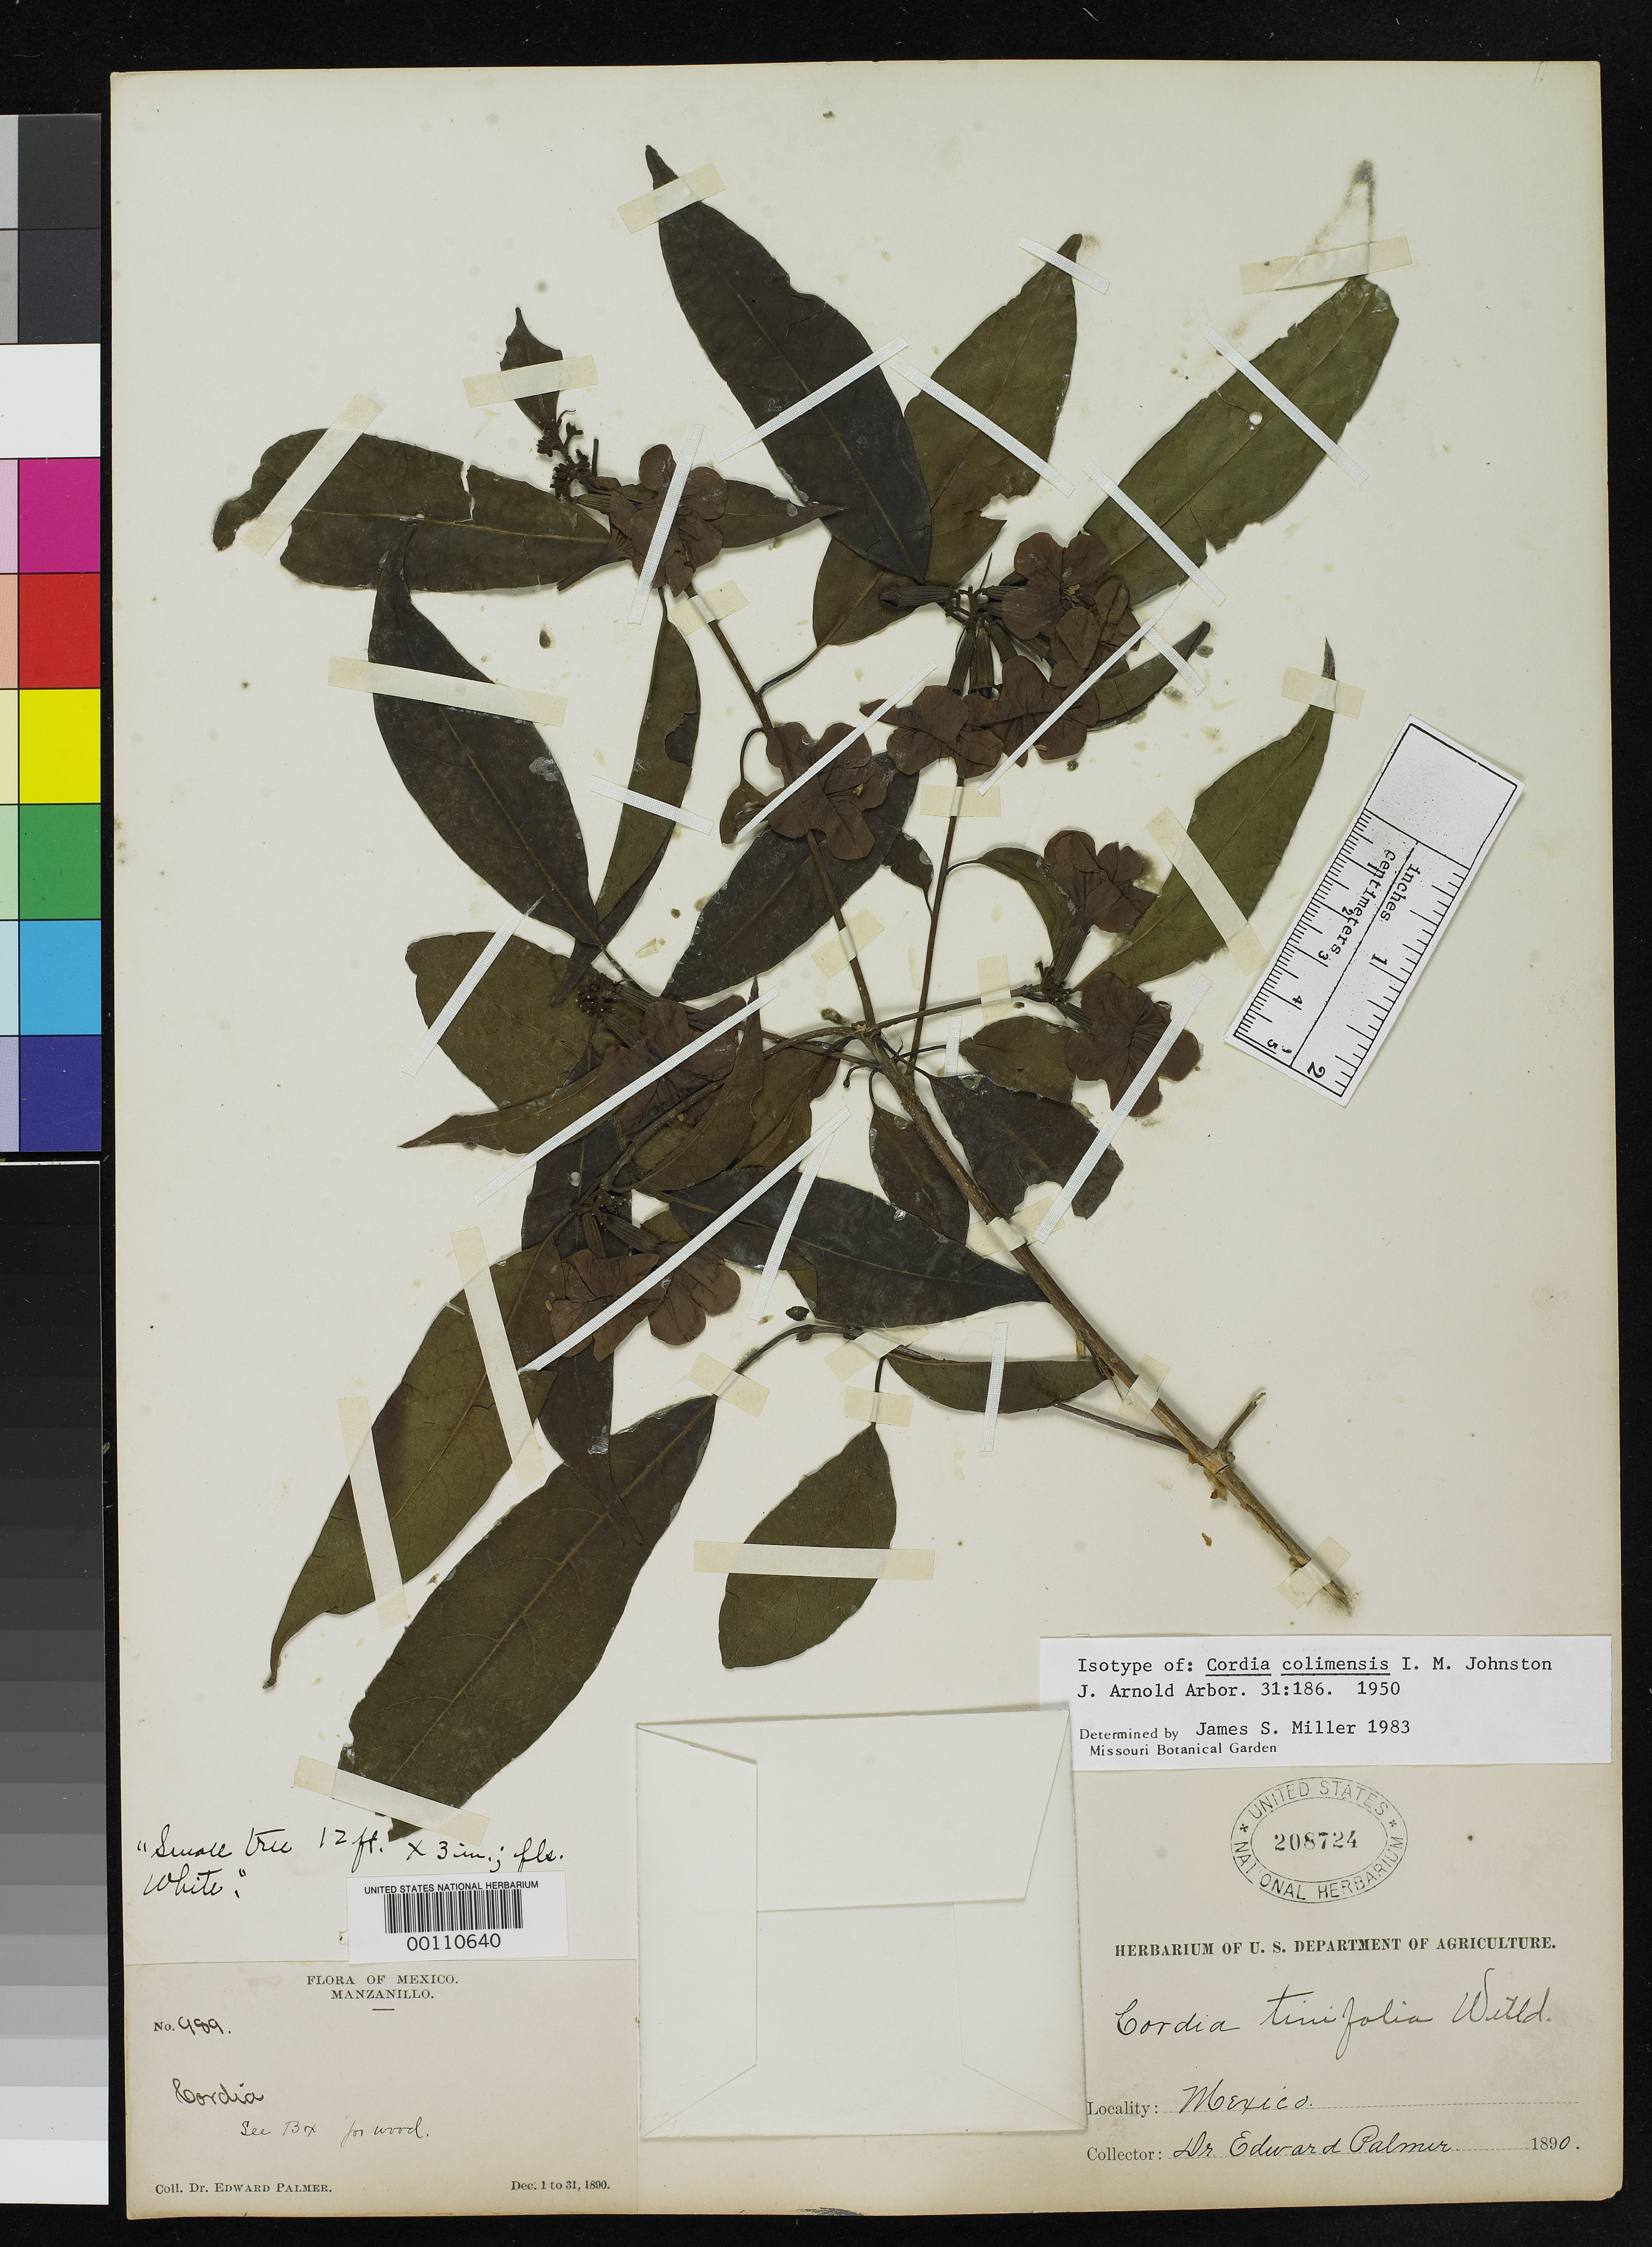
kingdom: Plantae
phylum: Tracheophyta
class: Magnoliopsida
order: Boraginales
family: Cordiaceae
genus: Cordia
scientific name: Cordia colimensis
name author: I.M. Johnst.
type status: Isotype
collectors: E. Palmer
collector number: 989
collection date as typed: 01 Dec 1890 to 31 Dec 1890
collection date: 1890-12-01/1890-12-31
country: Mexico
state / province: Colima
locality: Manzanillo.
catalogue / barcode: US 208724